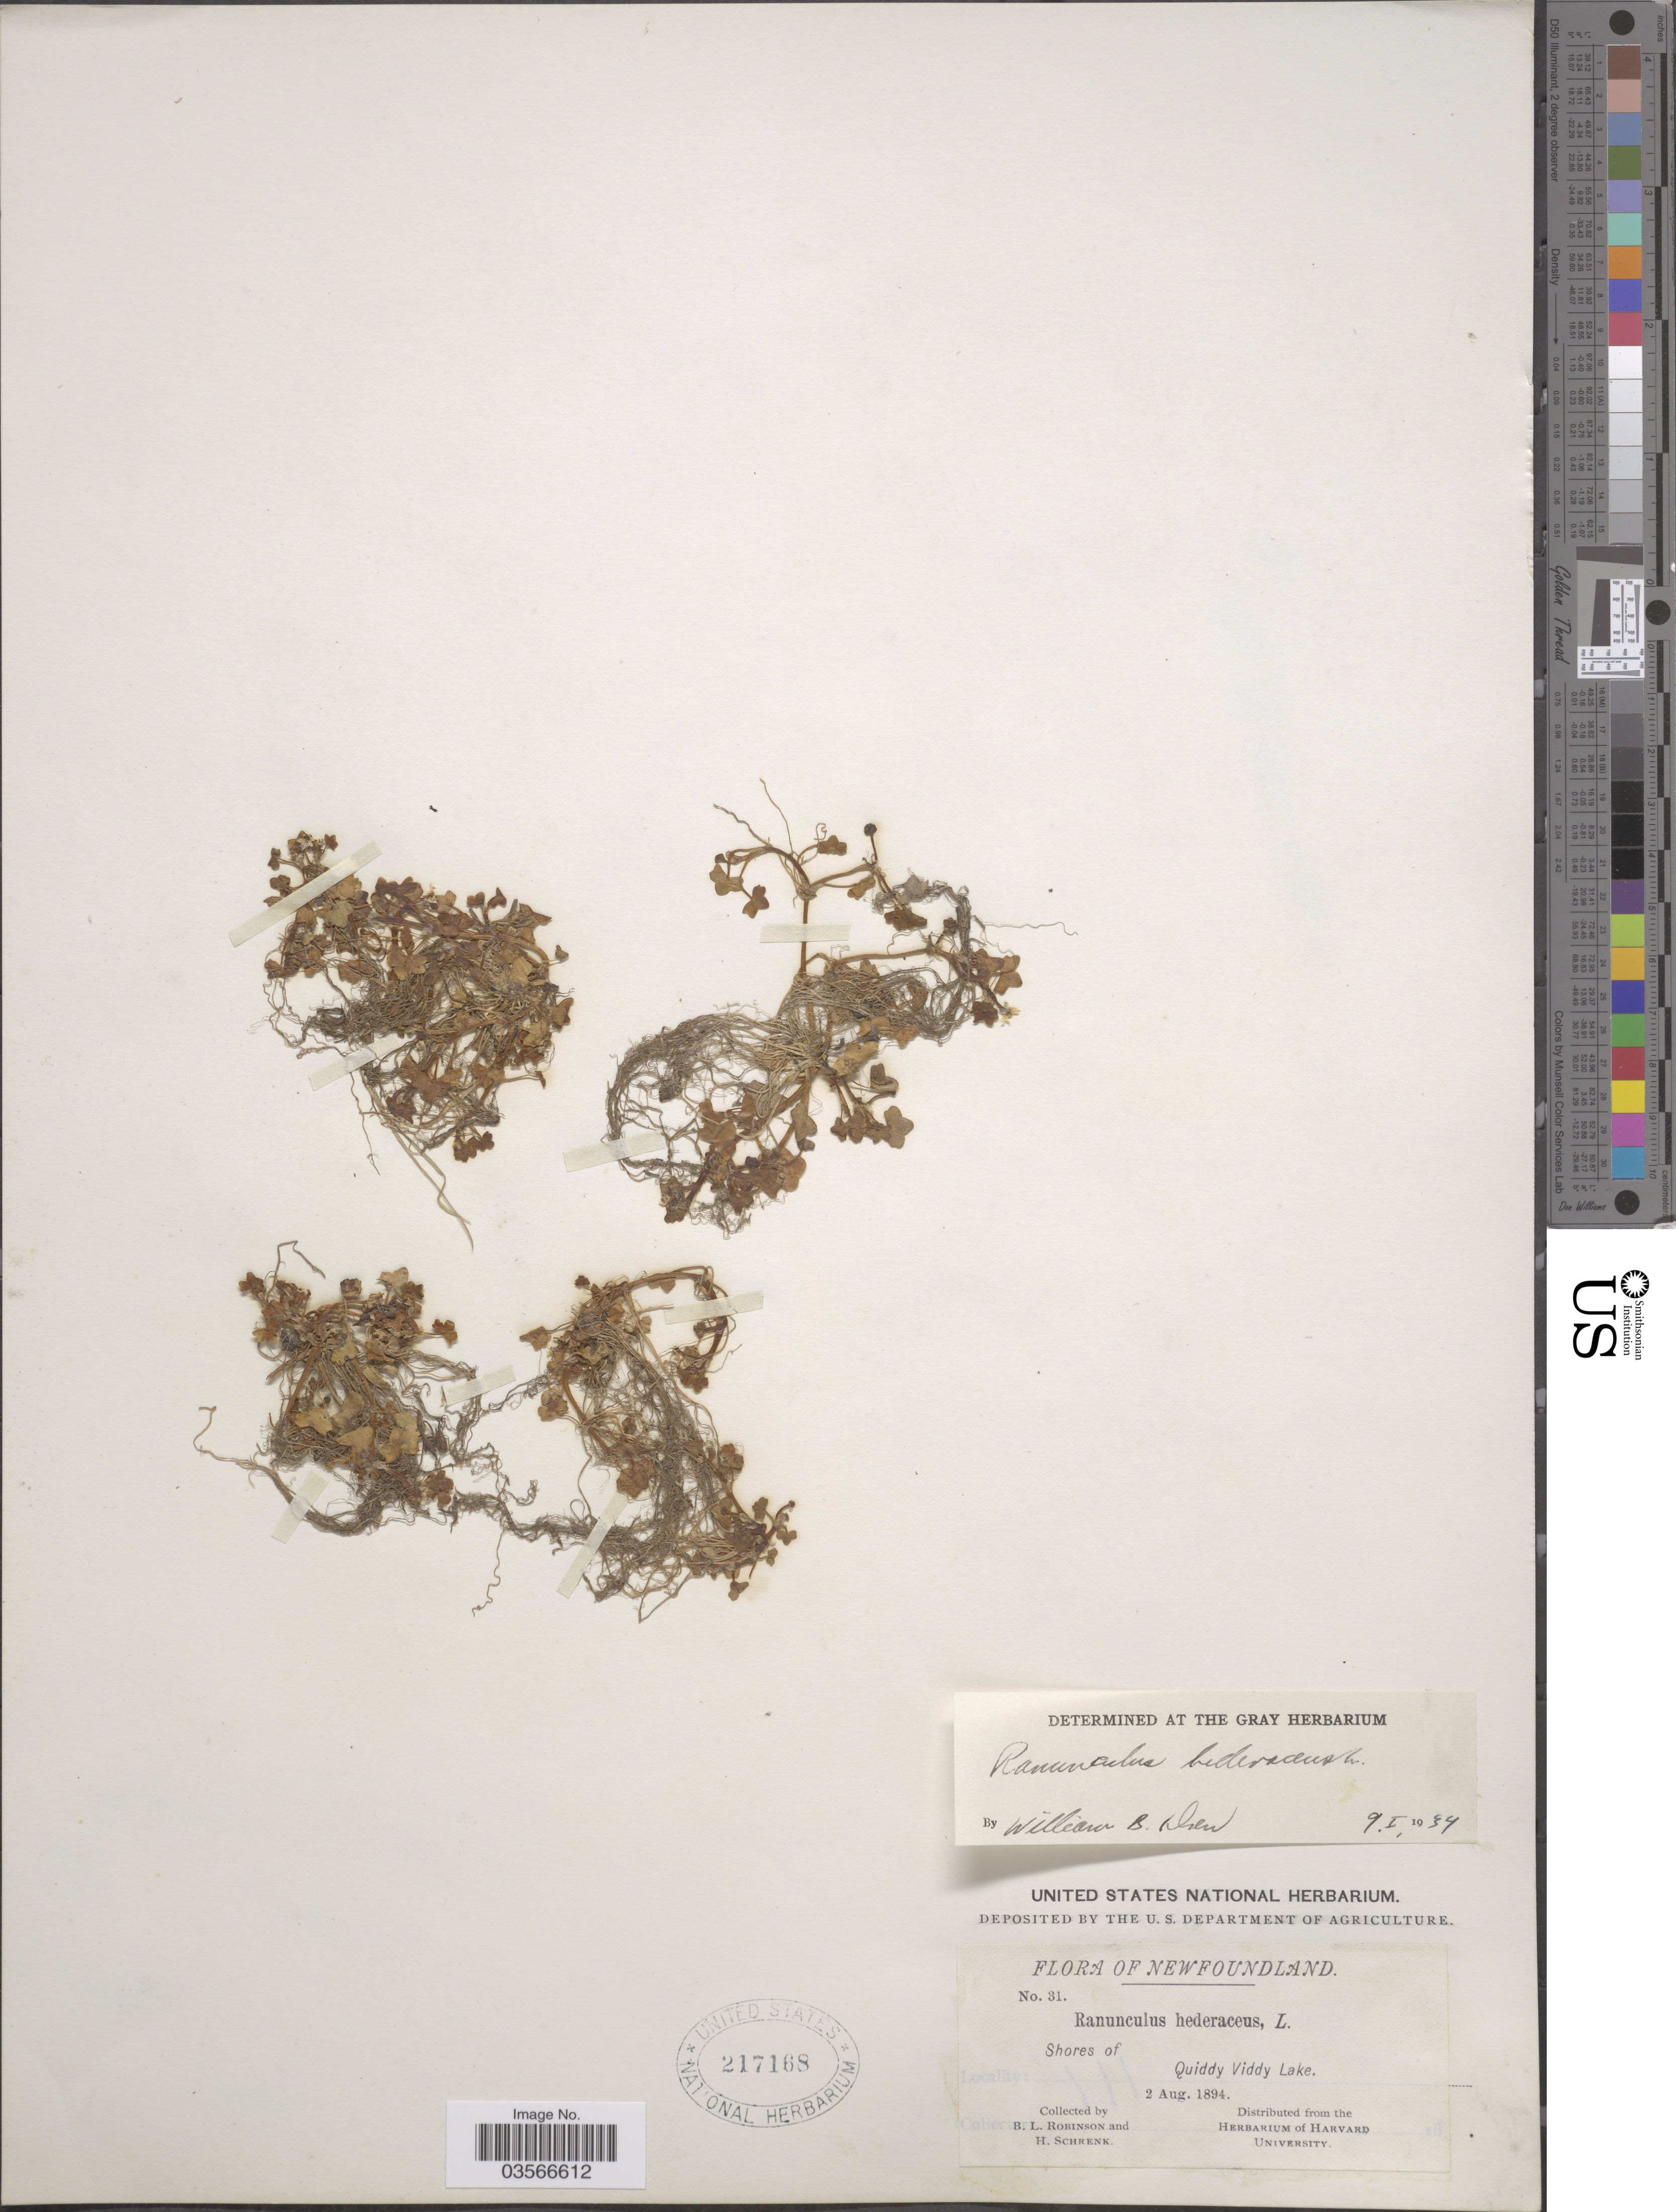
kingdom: Plantae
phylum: Tracheophyta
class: Magnoliopsida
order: Ranunculales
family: Ranunculaceae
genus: Ranunculus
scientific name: Ranunculus hederaceus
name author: L.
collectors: B. L. Robinson & H. Schrenk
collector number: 31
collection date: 1894-08-02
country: Canada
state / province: Newfoundland and Labrador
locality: Shores of Quiddy Viddy Lake.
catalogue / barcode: US 217168